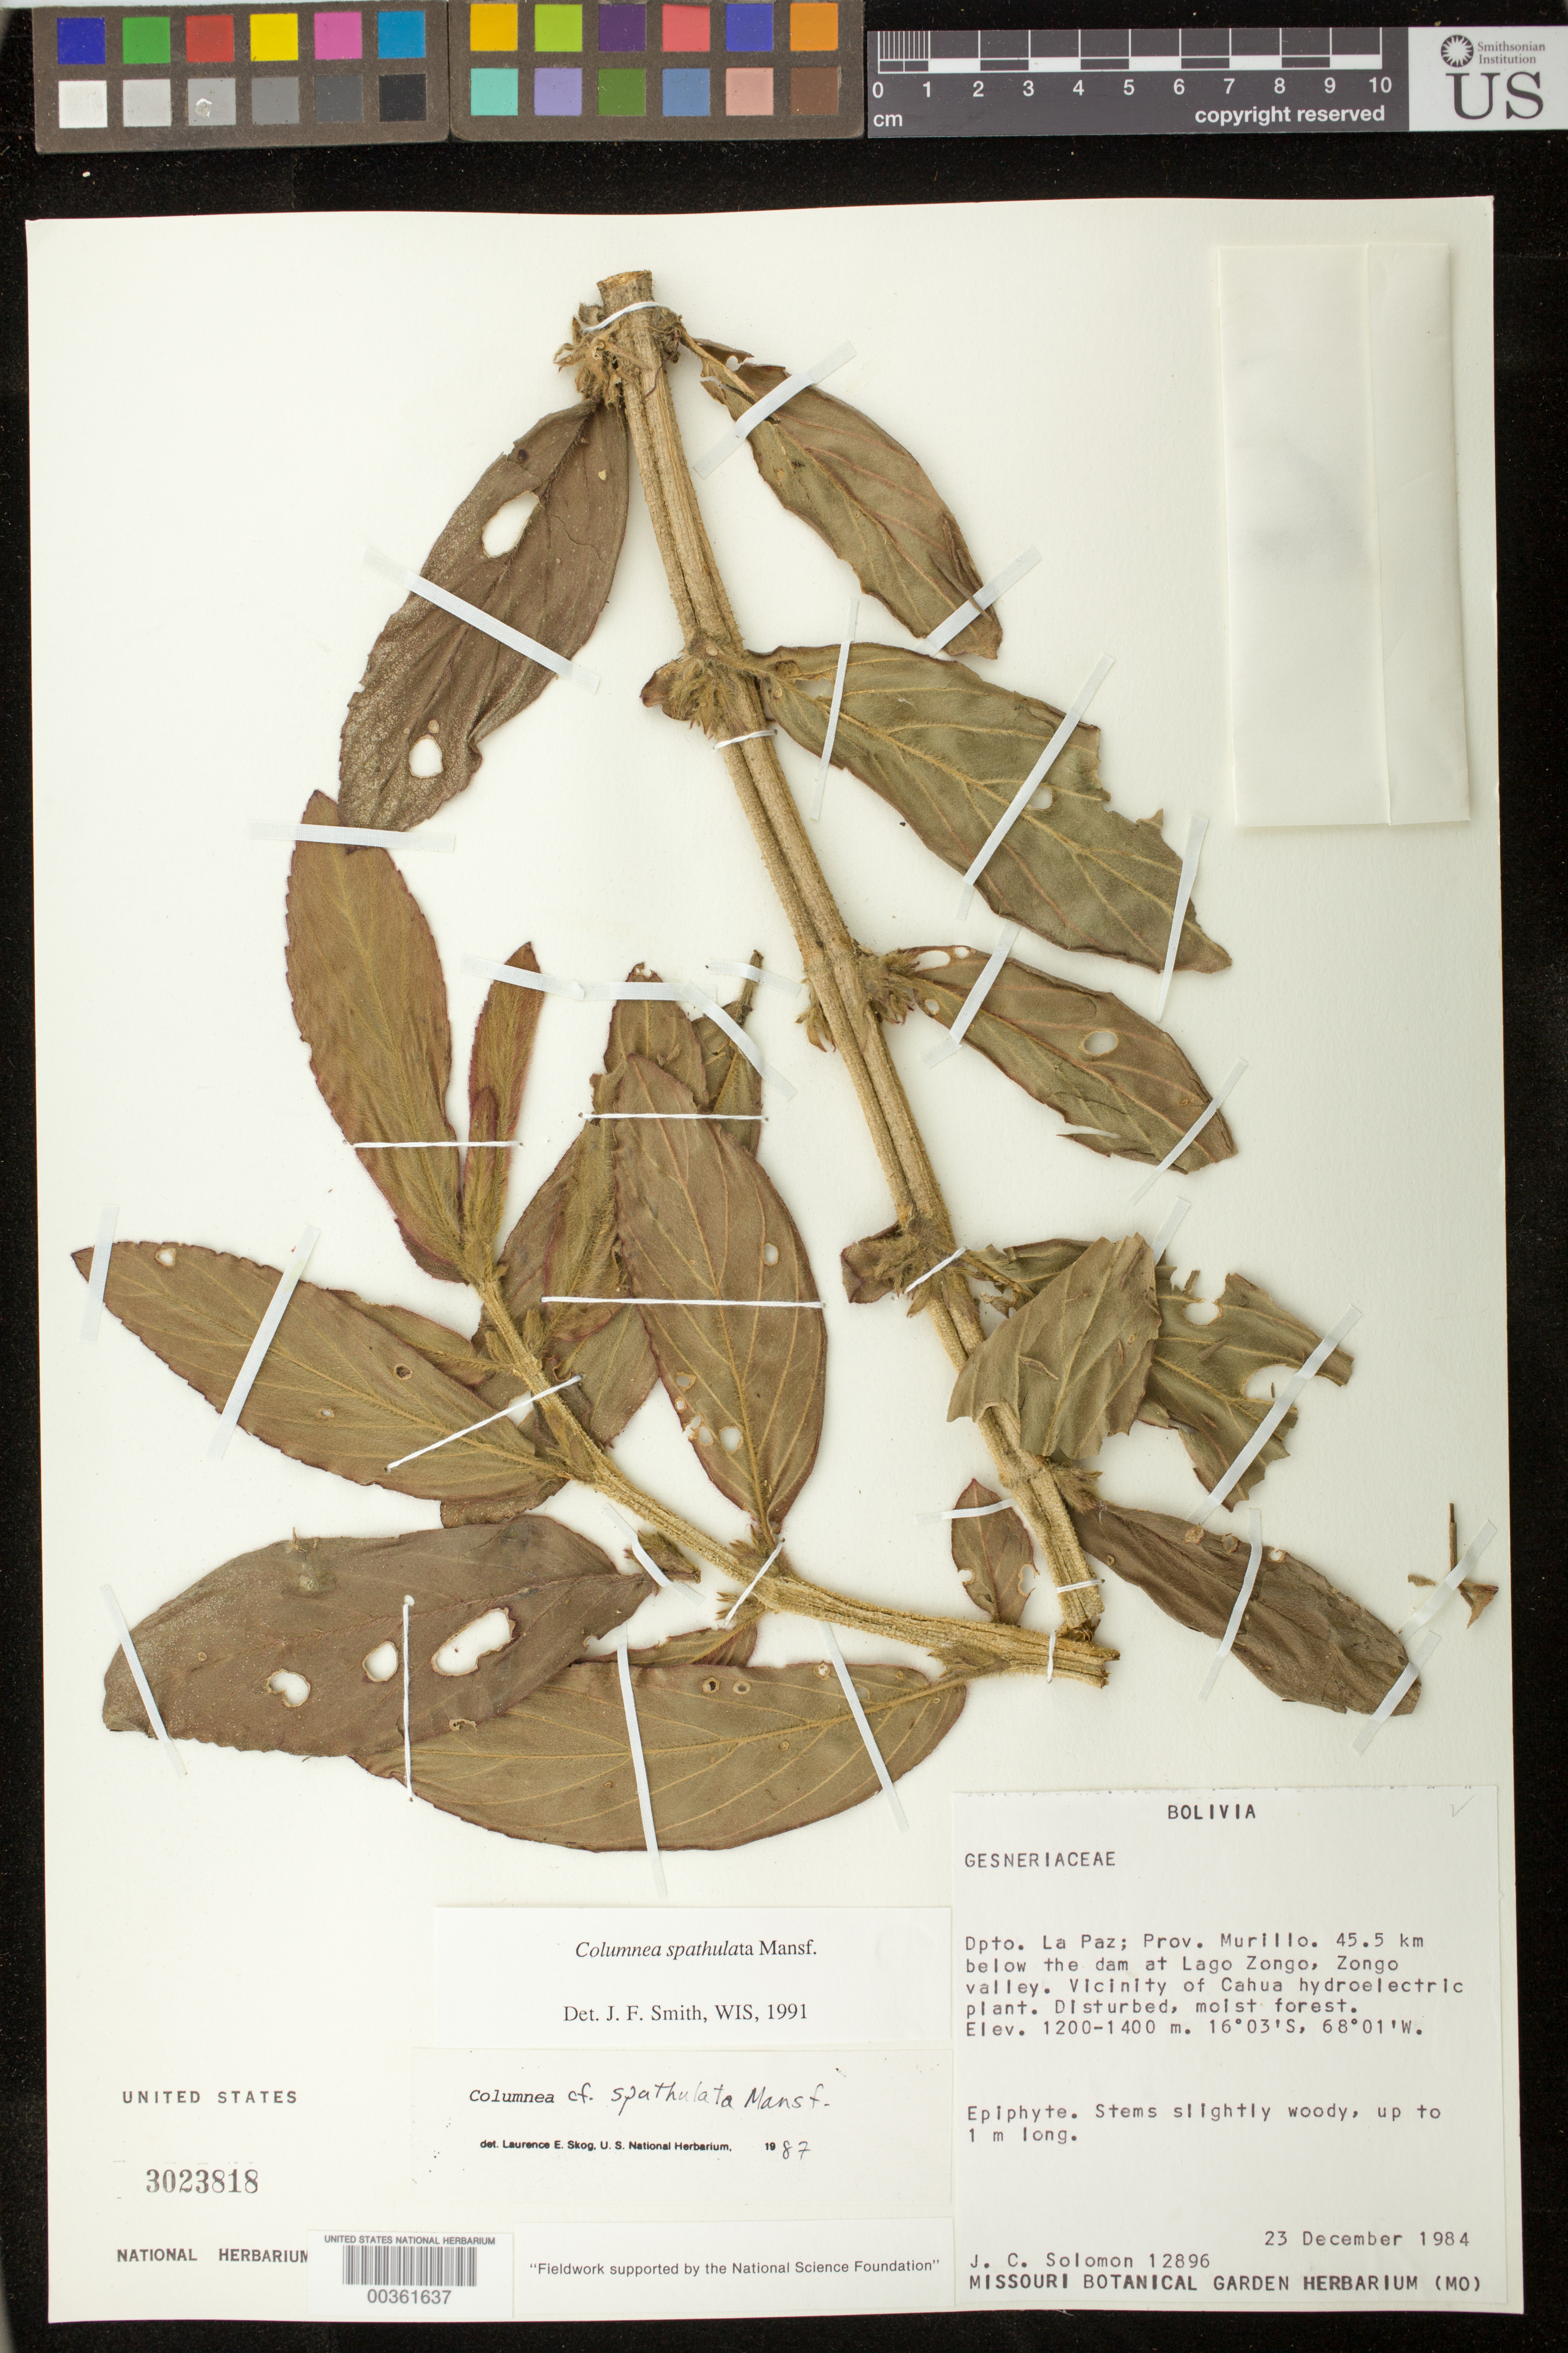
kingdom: Plantae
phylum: Tracheophyta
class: Magnoliopsida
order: Lamiales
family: Gesneriaceae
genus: Columnea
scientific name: Columnea spathulata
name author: Mansf.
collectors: J. C. Solomon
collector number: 12896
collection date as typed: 23 Dec 1984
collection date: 1984-12-23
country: Bolivia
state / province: La Paz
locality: Prov. Murillo, 45.5 km below dam at Lago Zongo, Zongo Valley, vicinity of Cahua Hydroelectric plant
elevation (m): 1200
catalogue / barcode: US 3023818